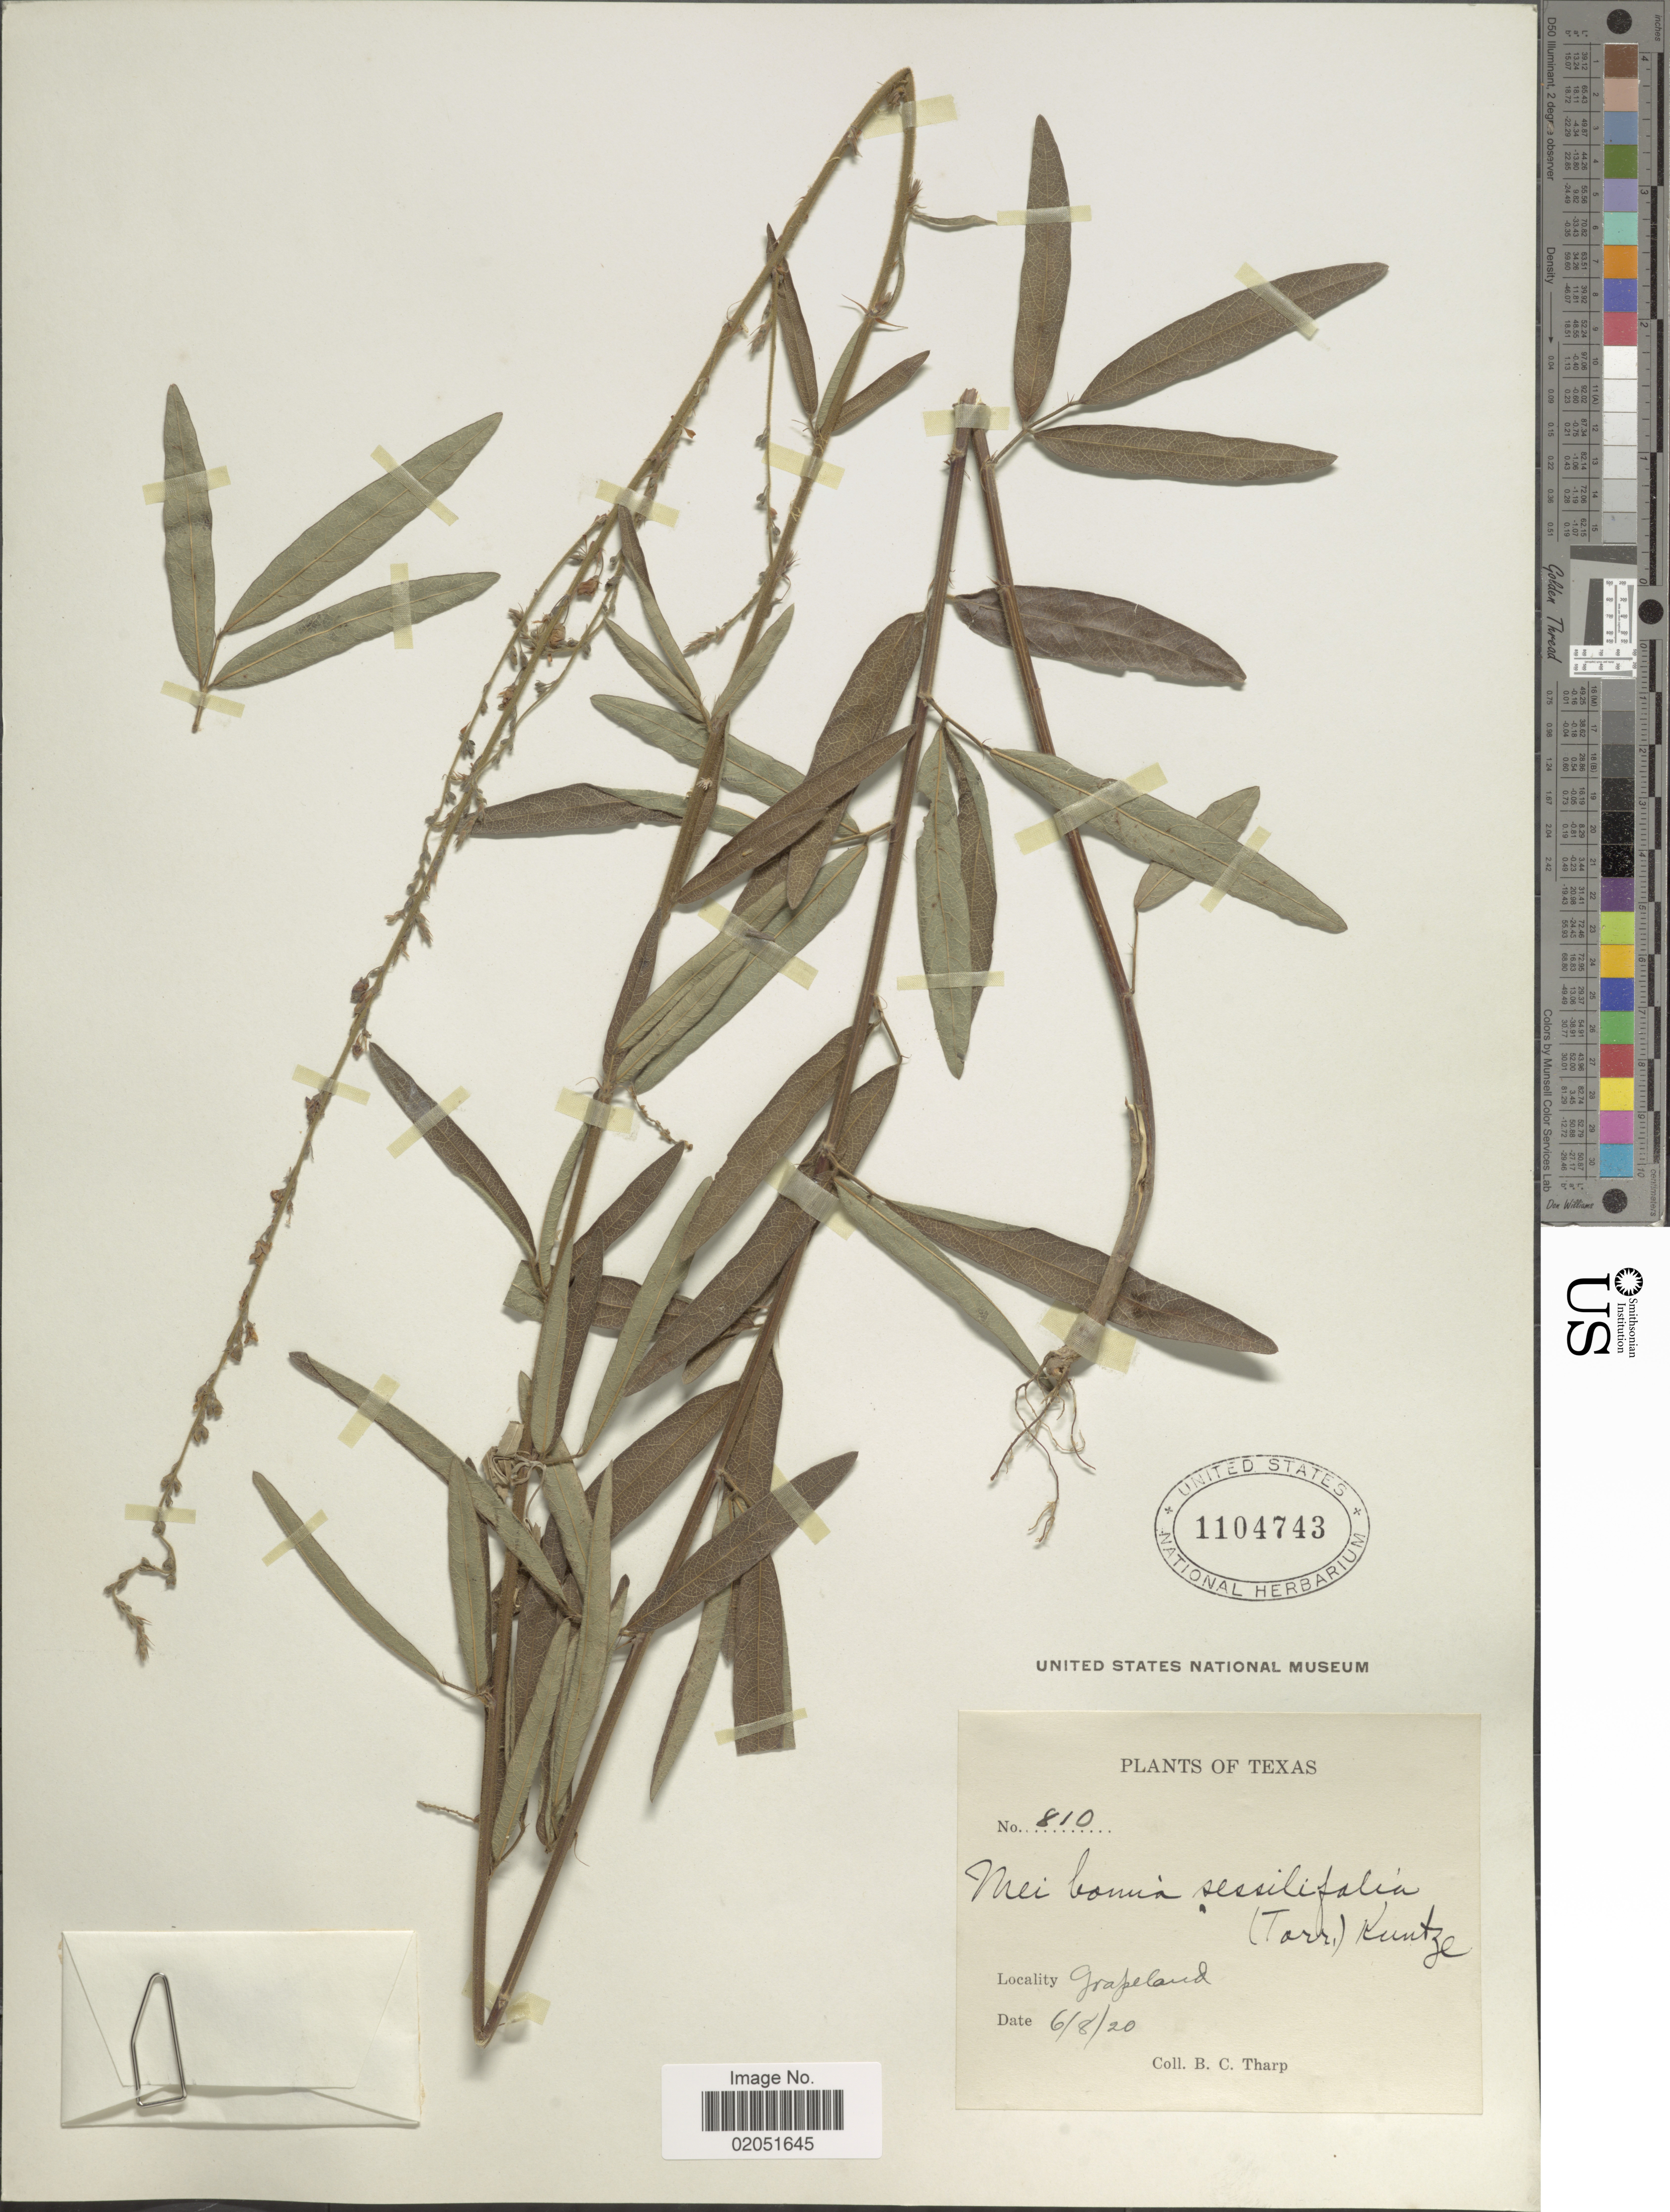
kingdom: Plantae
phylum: Tracheophyta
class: Magnoliopsida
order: Fabales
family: Fabaceae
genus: Desmodium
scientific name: Desmodium sessilifolium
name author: Torr. & A. Gray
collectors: B. C. Tharp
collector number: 810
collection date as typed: Transcribed d/m/y: 8/6/20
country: United States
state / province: Texas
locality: Grapeland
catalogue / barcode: US 1104743